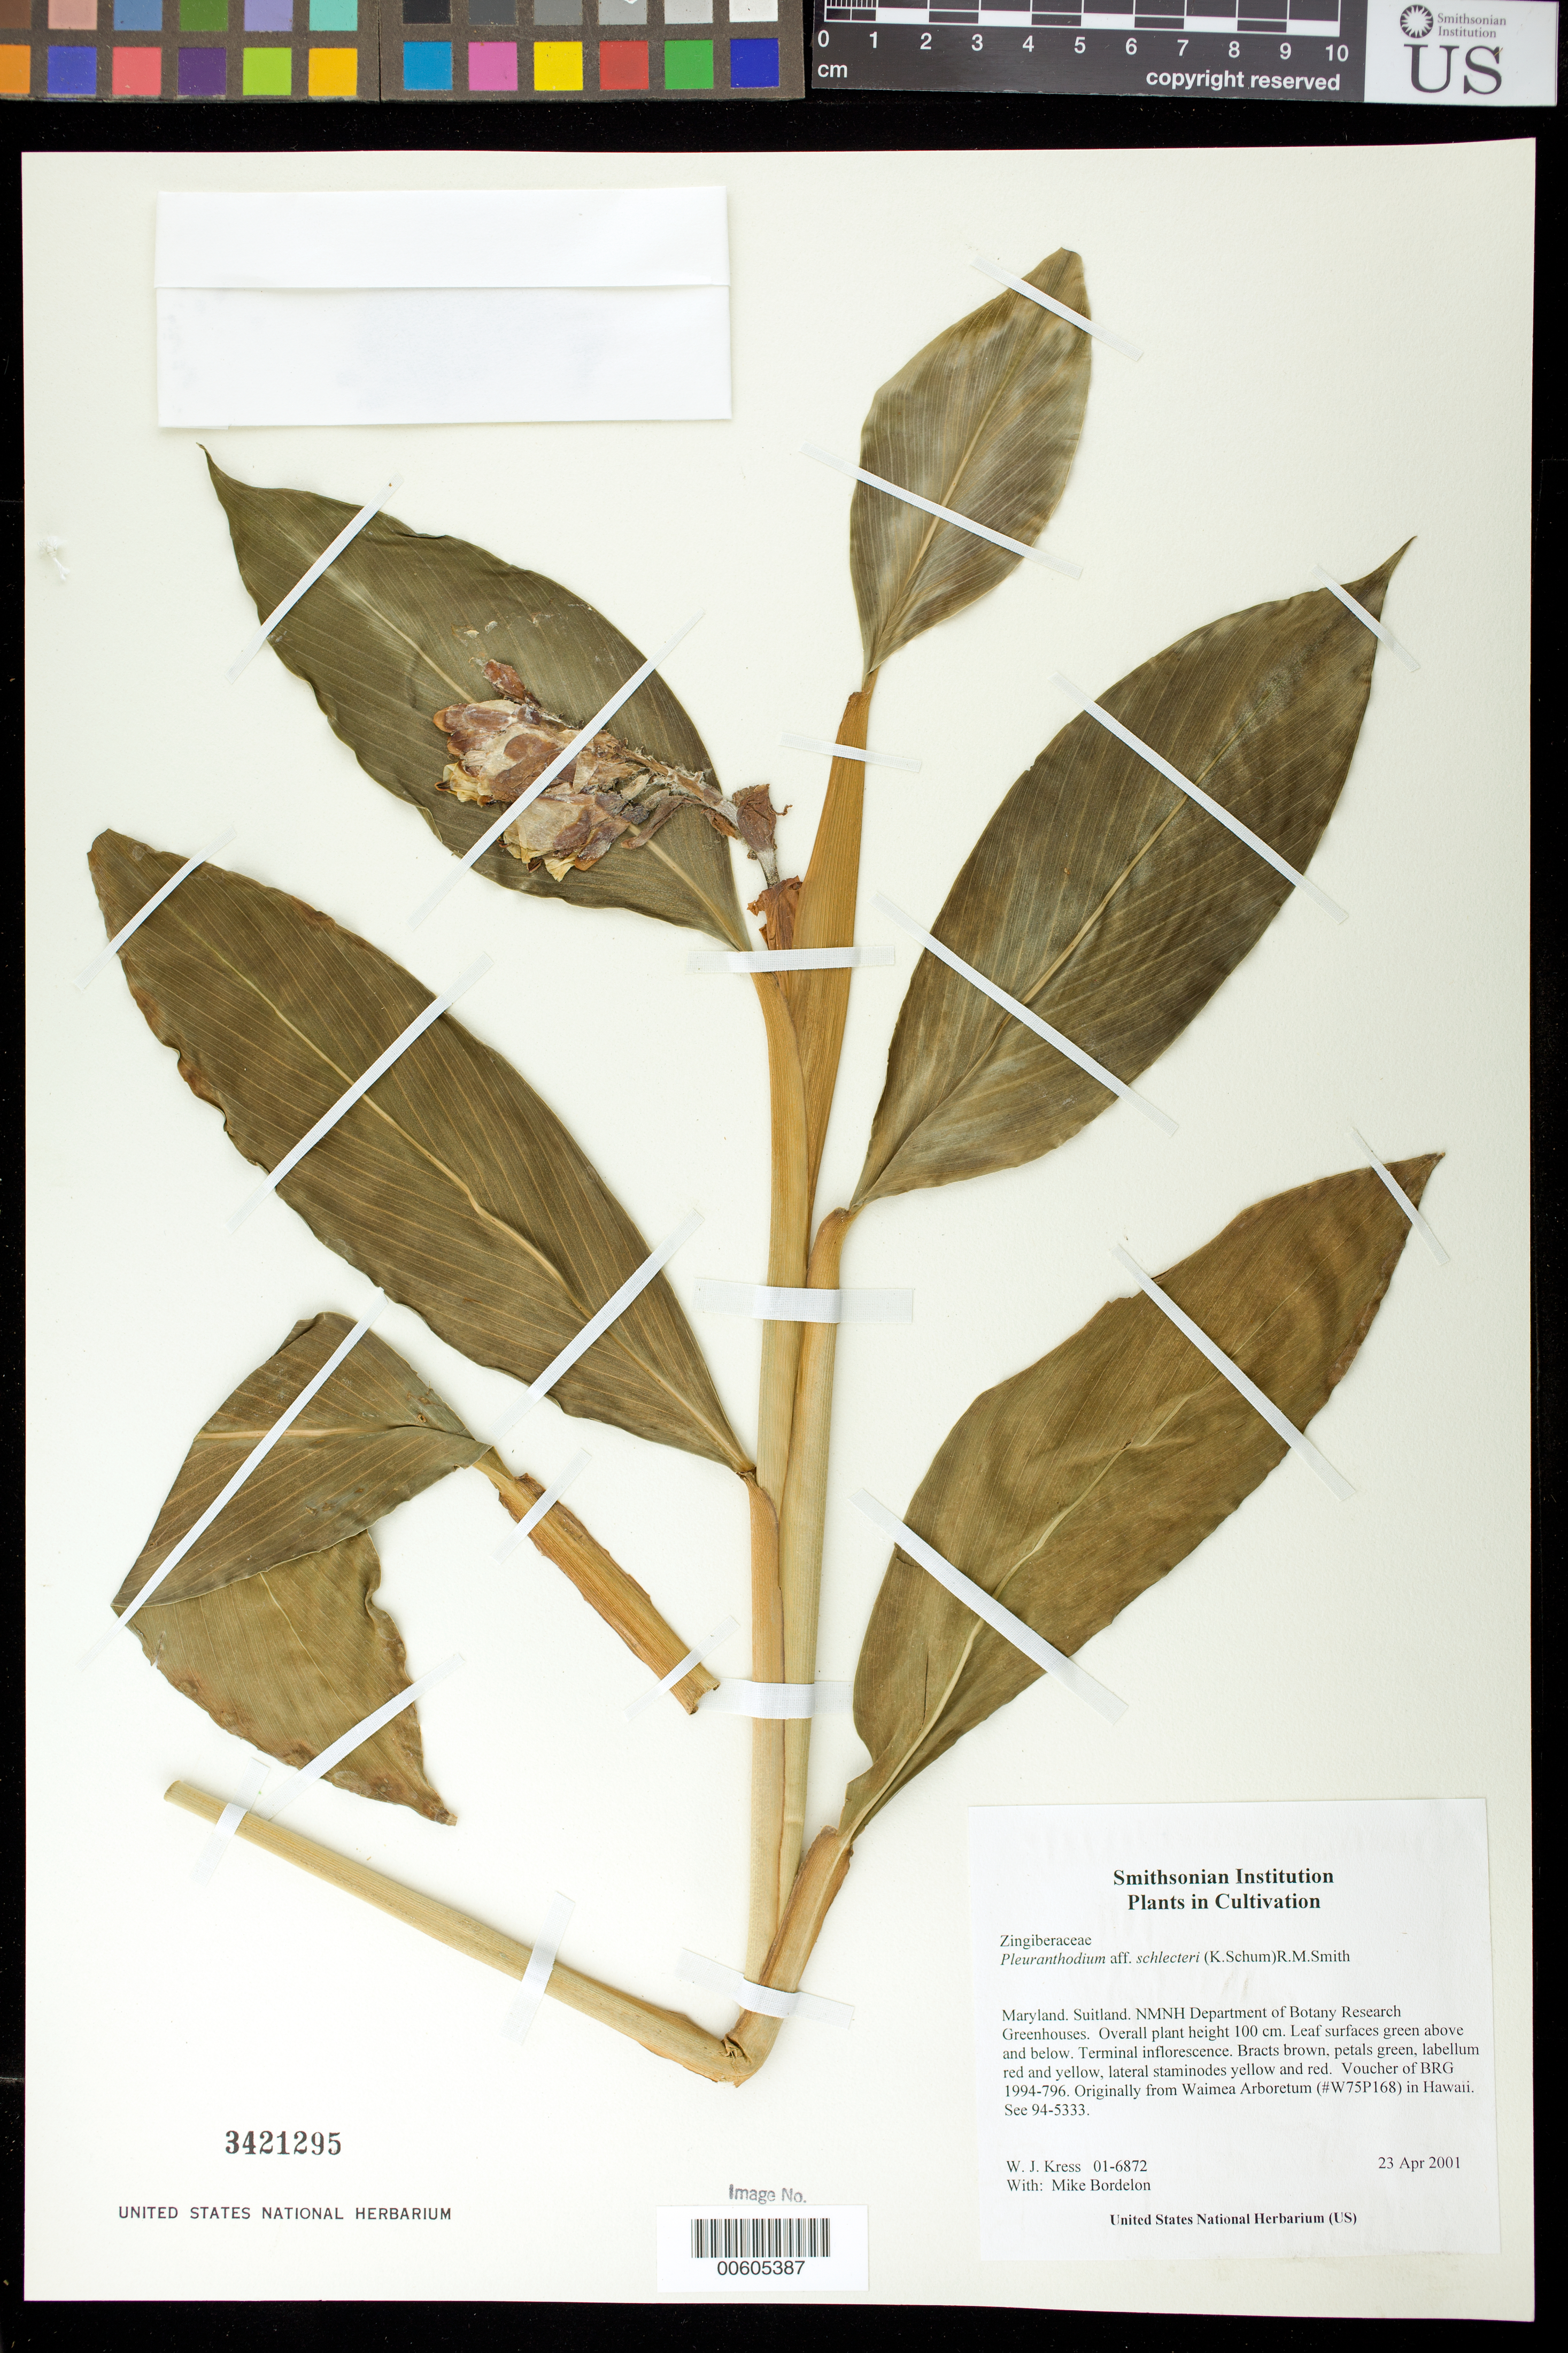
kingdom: Plantae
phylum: Tracheophyta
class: Liliopsida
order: Zingiberales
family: Zingiberaceae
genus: Pleuranthodium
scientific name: Pleuranthodium schlechteri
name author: (K. Schum.) R.M. Sm.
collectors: W. J. Kress & M. Bordelon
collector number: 01-6872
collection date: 2001-04-23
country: United States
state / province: Maryland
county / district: Prince George's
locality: NMNH Botany Research Greenhouses. Suitland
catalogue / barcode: US 3421295